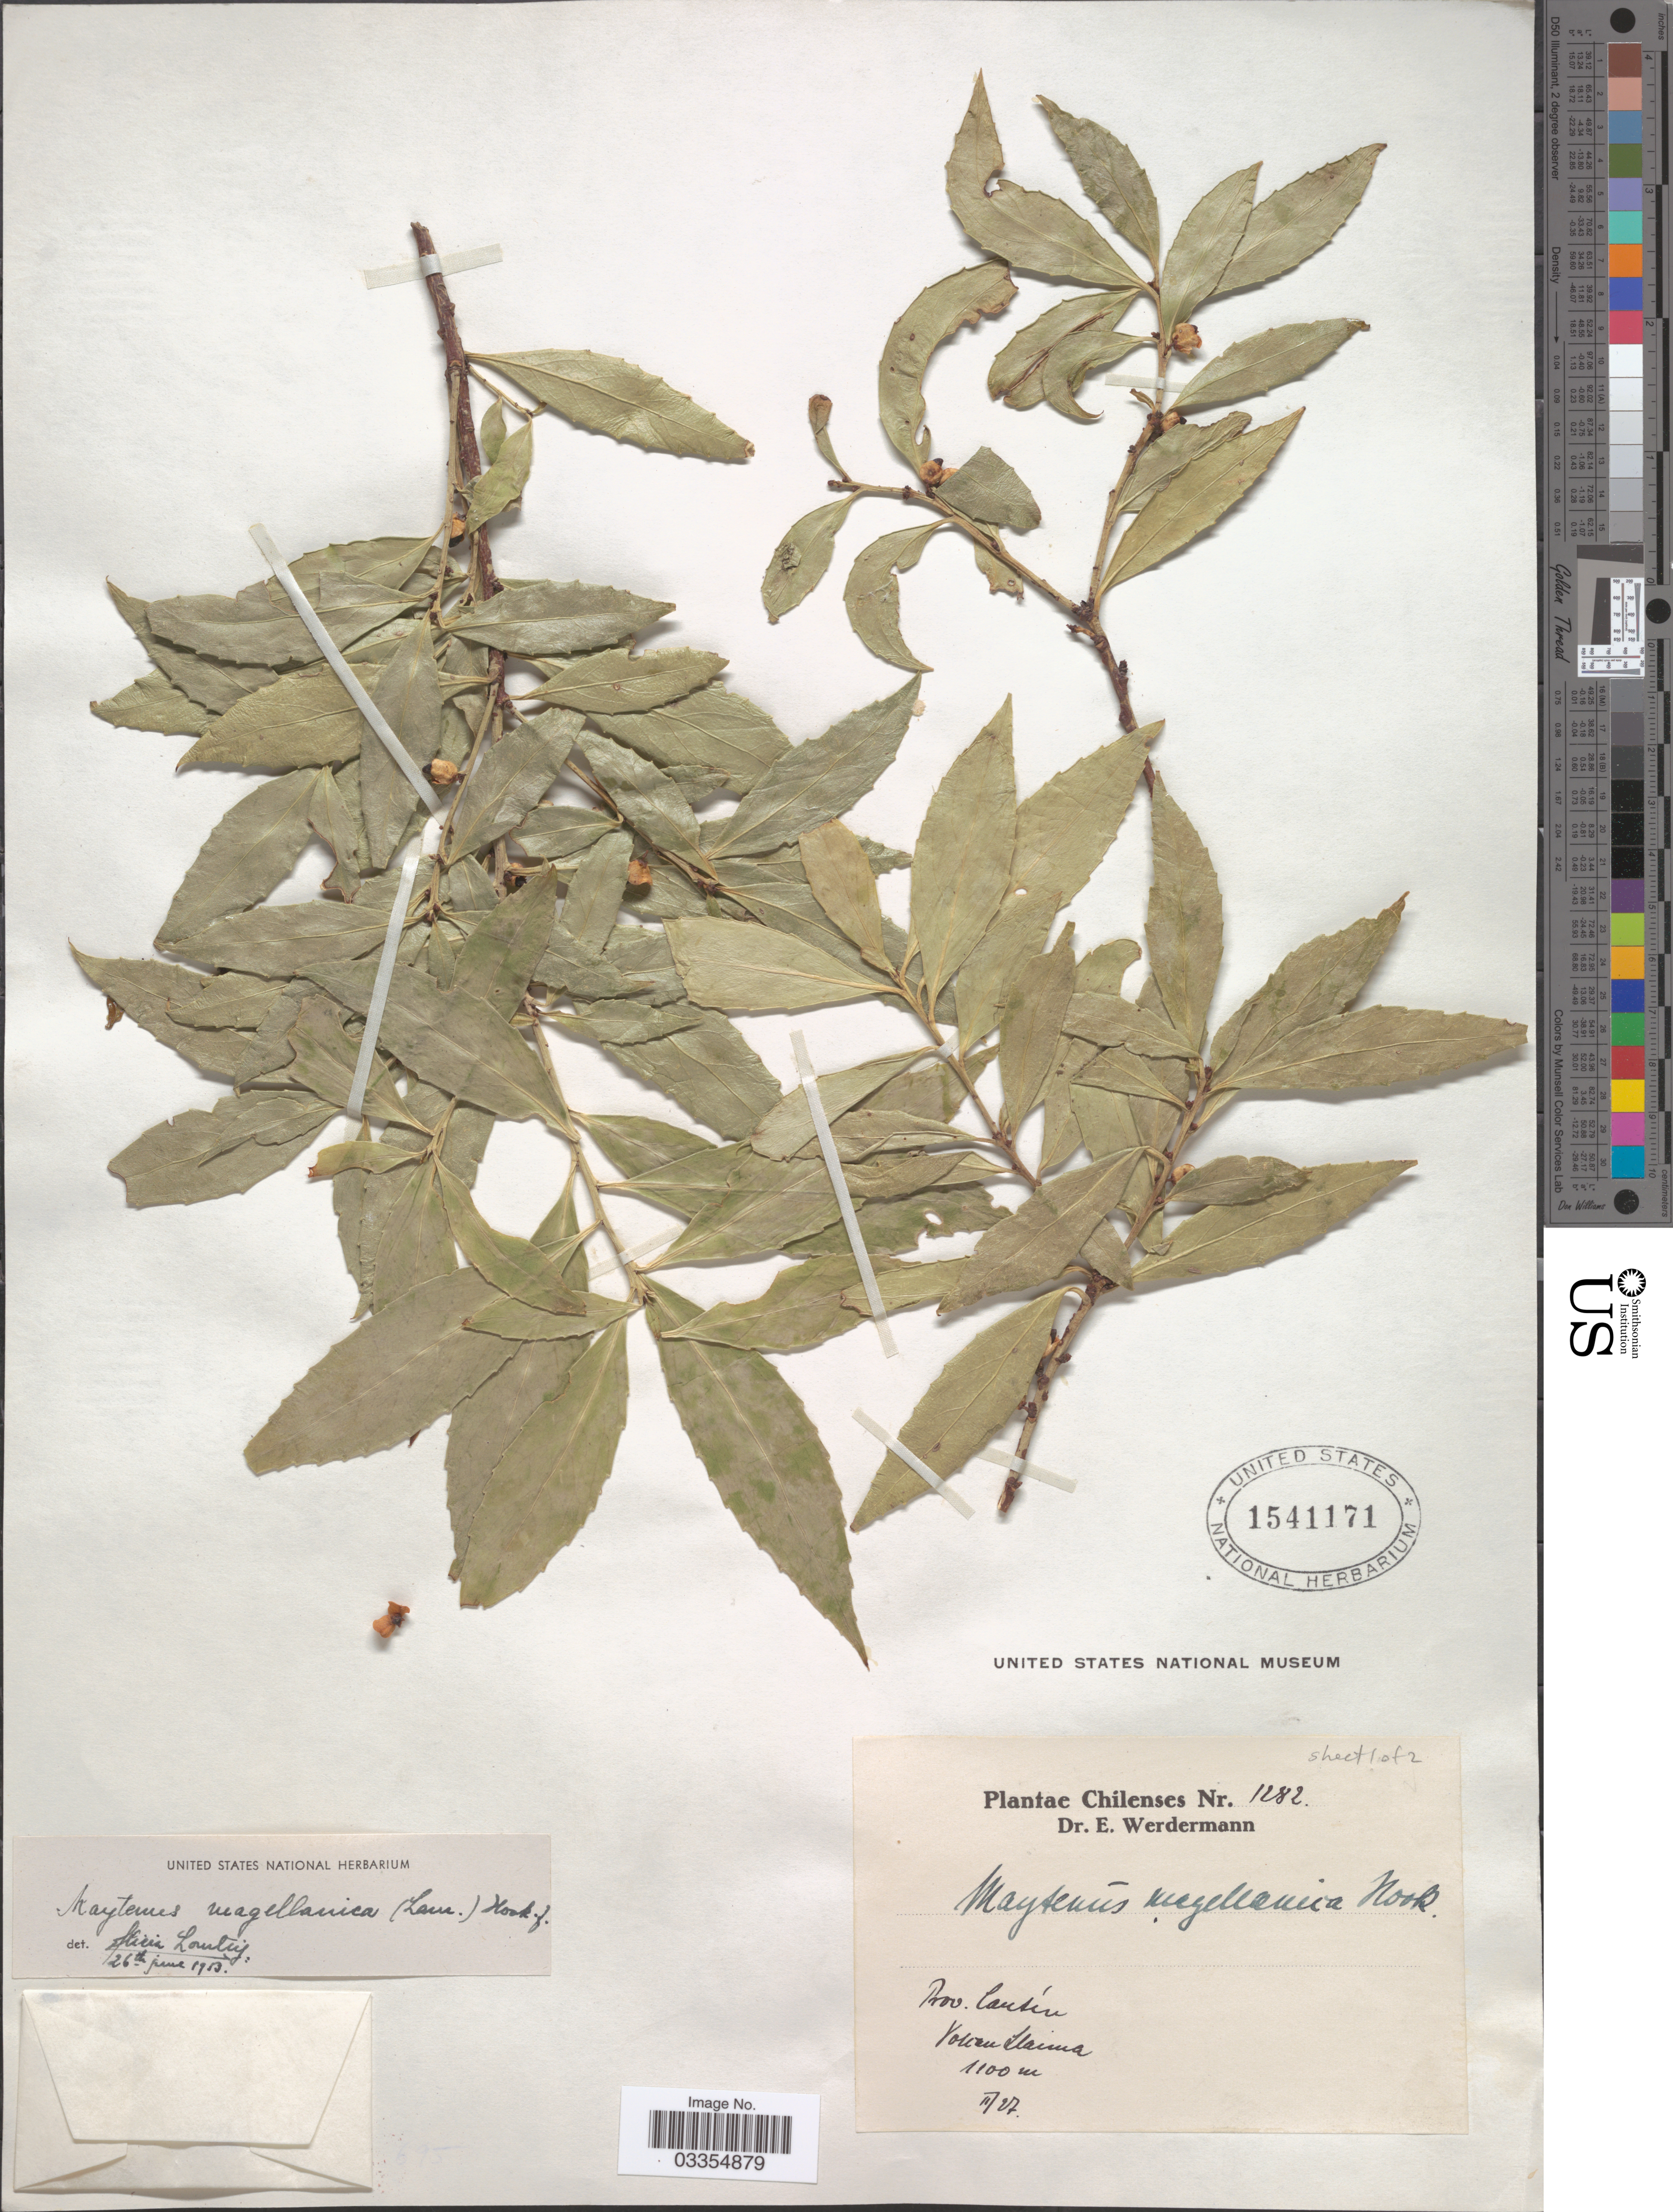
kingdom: Plantae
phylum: Tracheophyta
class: Magnoliopsida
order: Celastrales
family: Celastraceae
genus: Maytenus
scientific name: Maytenus magellanica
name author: (Lam.) Hook. f.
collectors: E. Werdermann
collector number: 1282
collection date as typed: Transcribed d/m/y: /2/27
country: Chile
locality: Prov. Cautín. Volcan Llaima.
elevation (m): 1100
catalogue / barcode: US 1541171